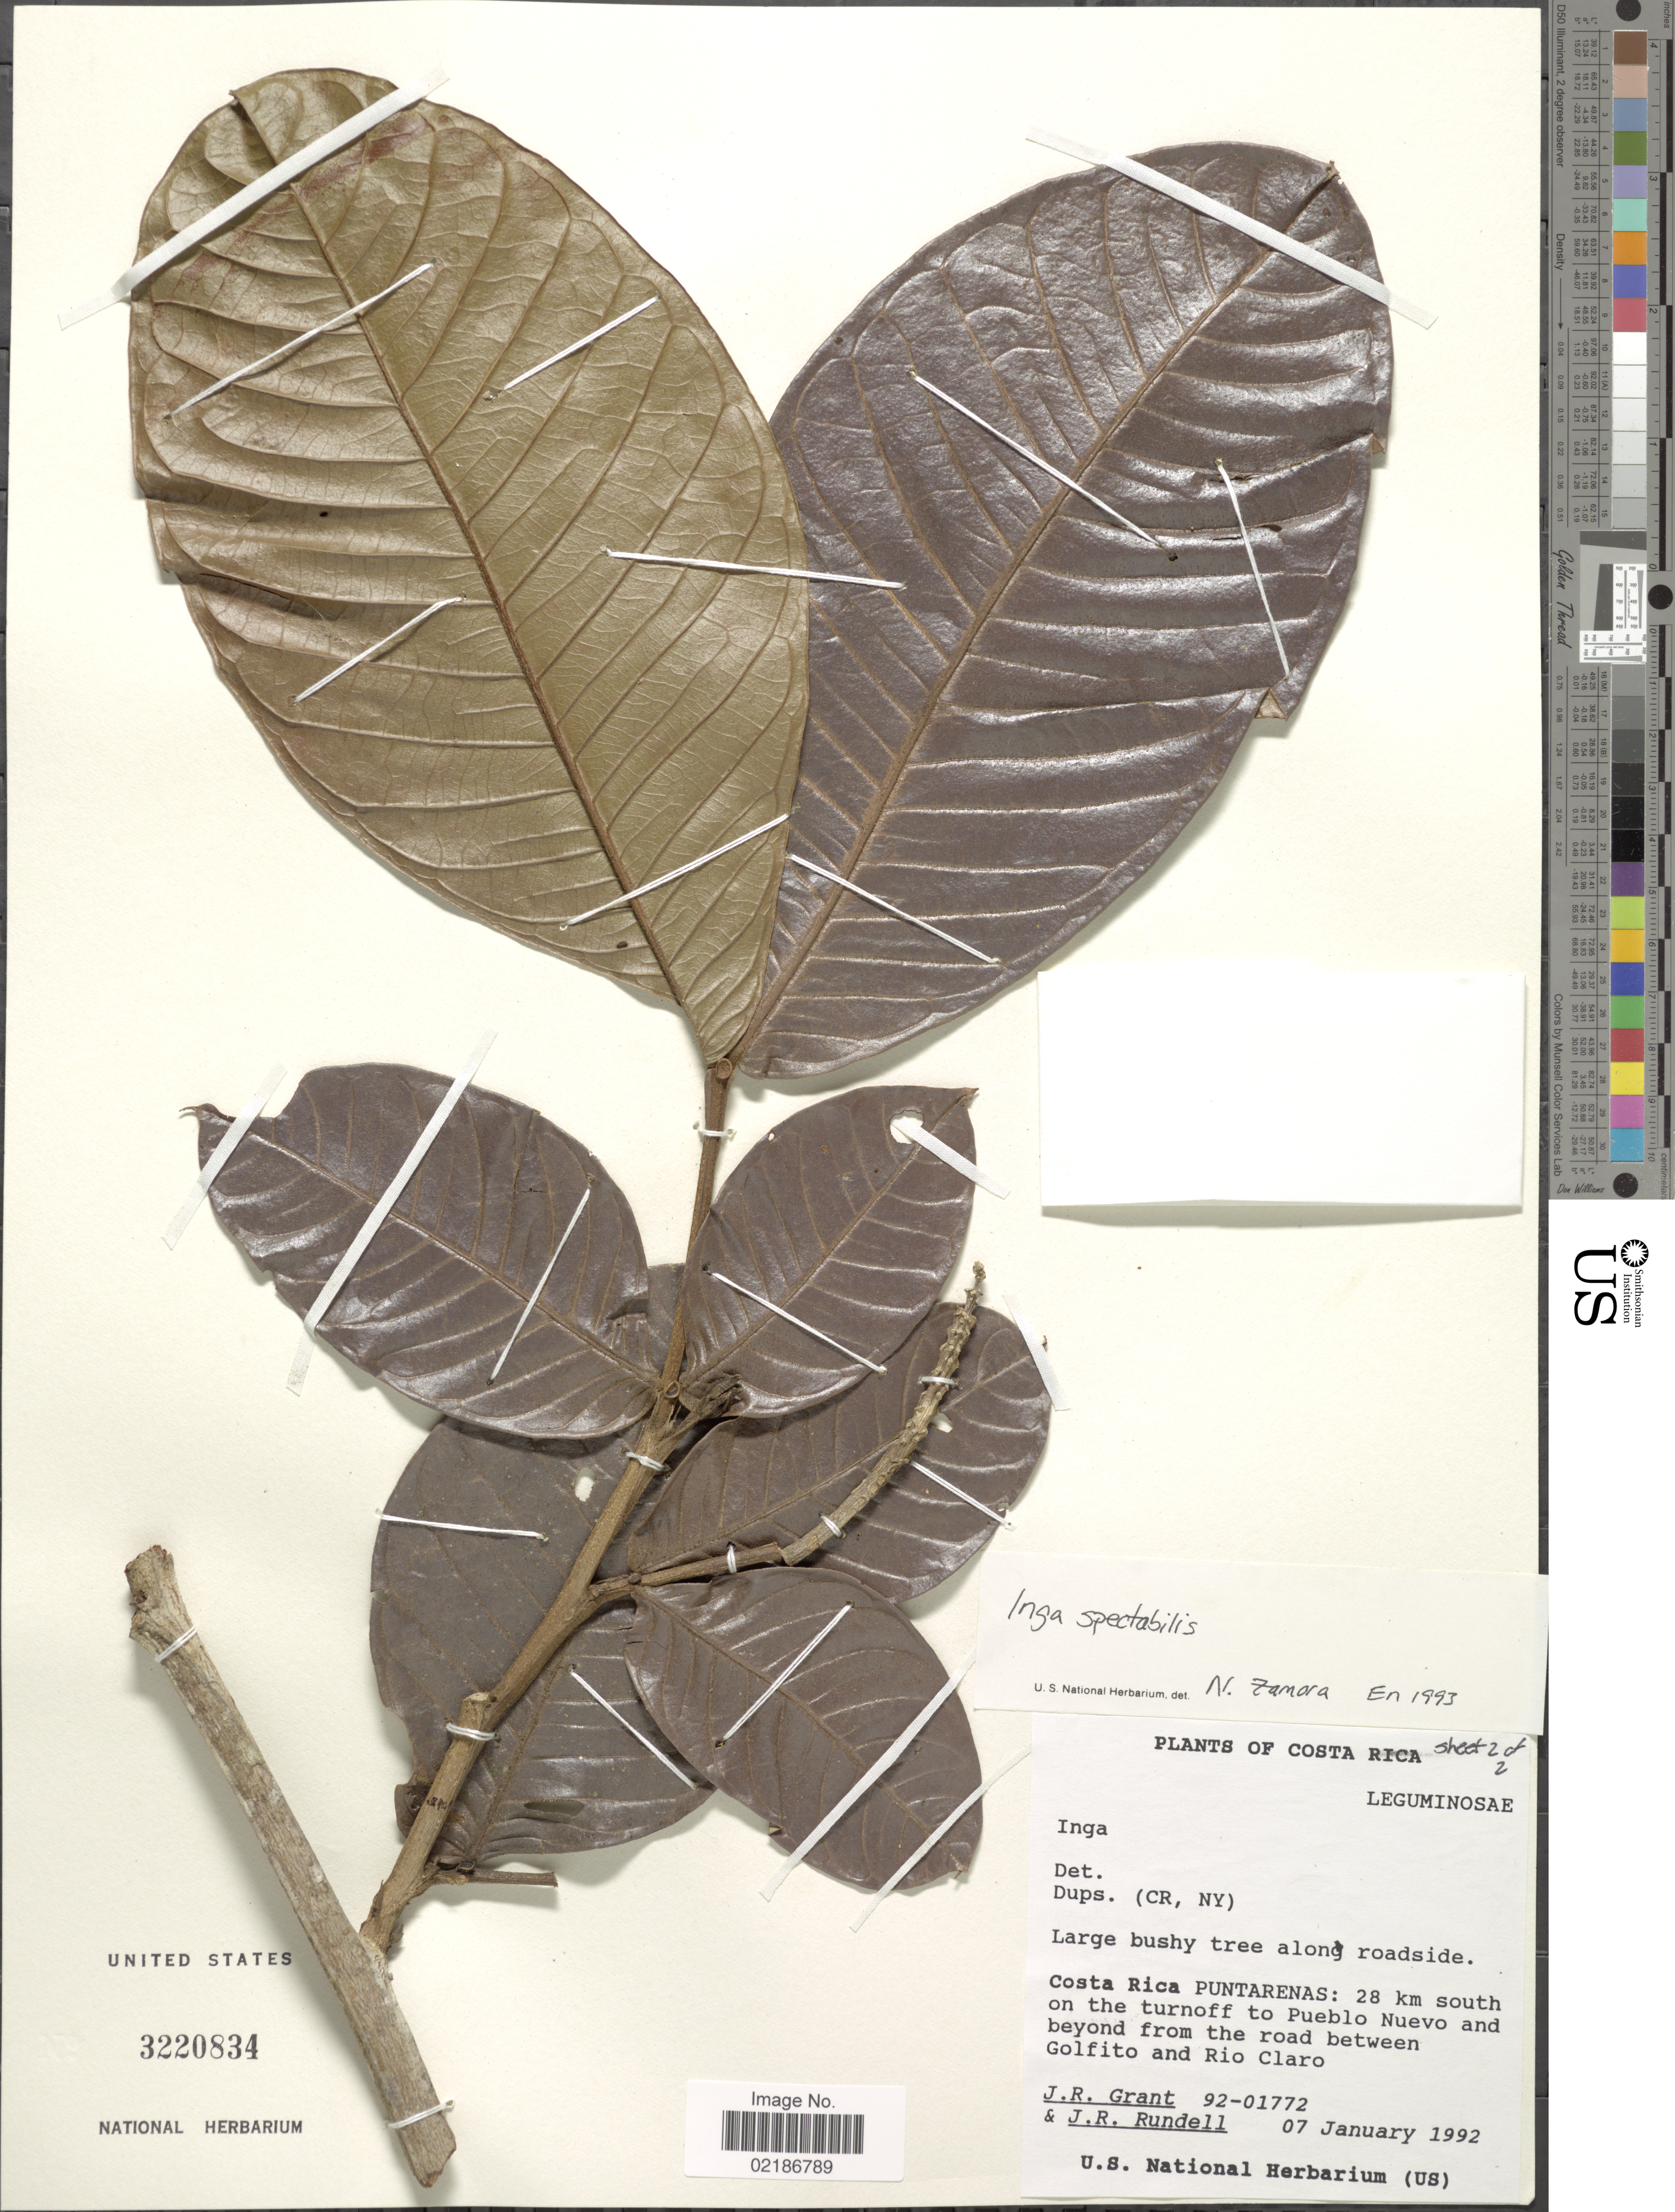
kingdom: Plantae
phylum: Tracheophyta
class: Magnoliopsida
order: Fabales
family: Fabaceae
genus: Inga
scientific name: Inga spectabilis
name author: (Vahl) Willd.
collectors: J. Grant & J. R. Rundell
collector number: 92-01772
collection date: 1992-01-07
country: Costa Rica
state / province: Puntarenas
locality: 28 km south on the turnoff to Pueblo Nuevo and beyond from the road between Golfito and Rio Claro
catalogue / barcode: US 3220834